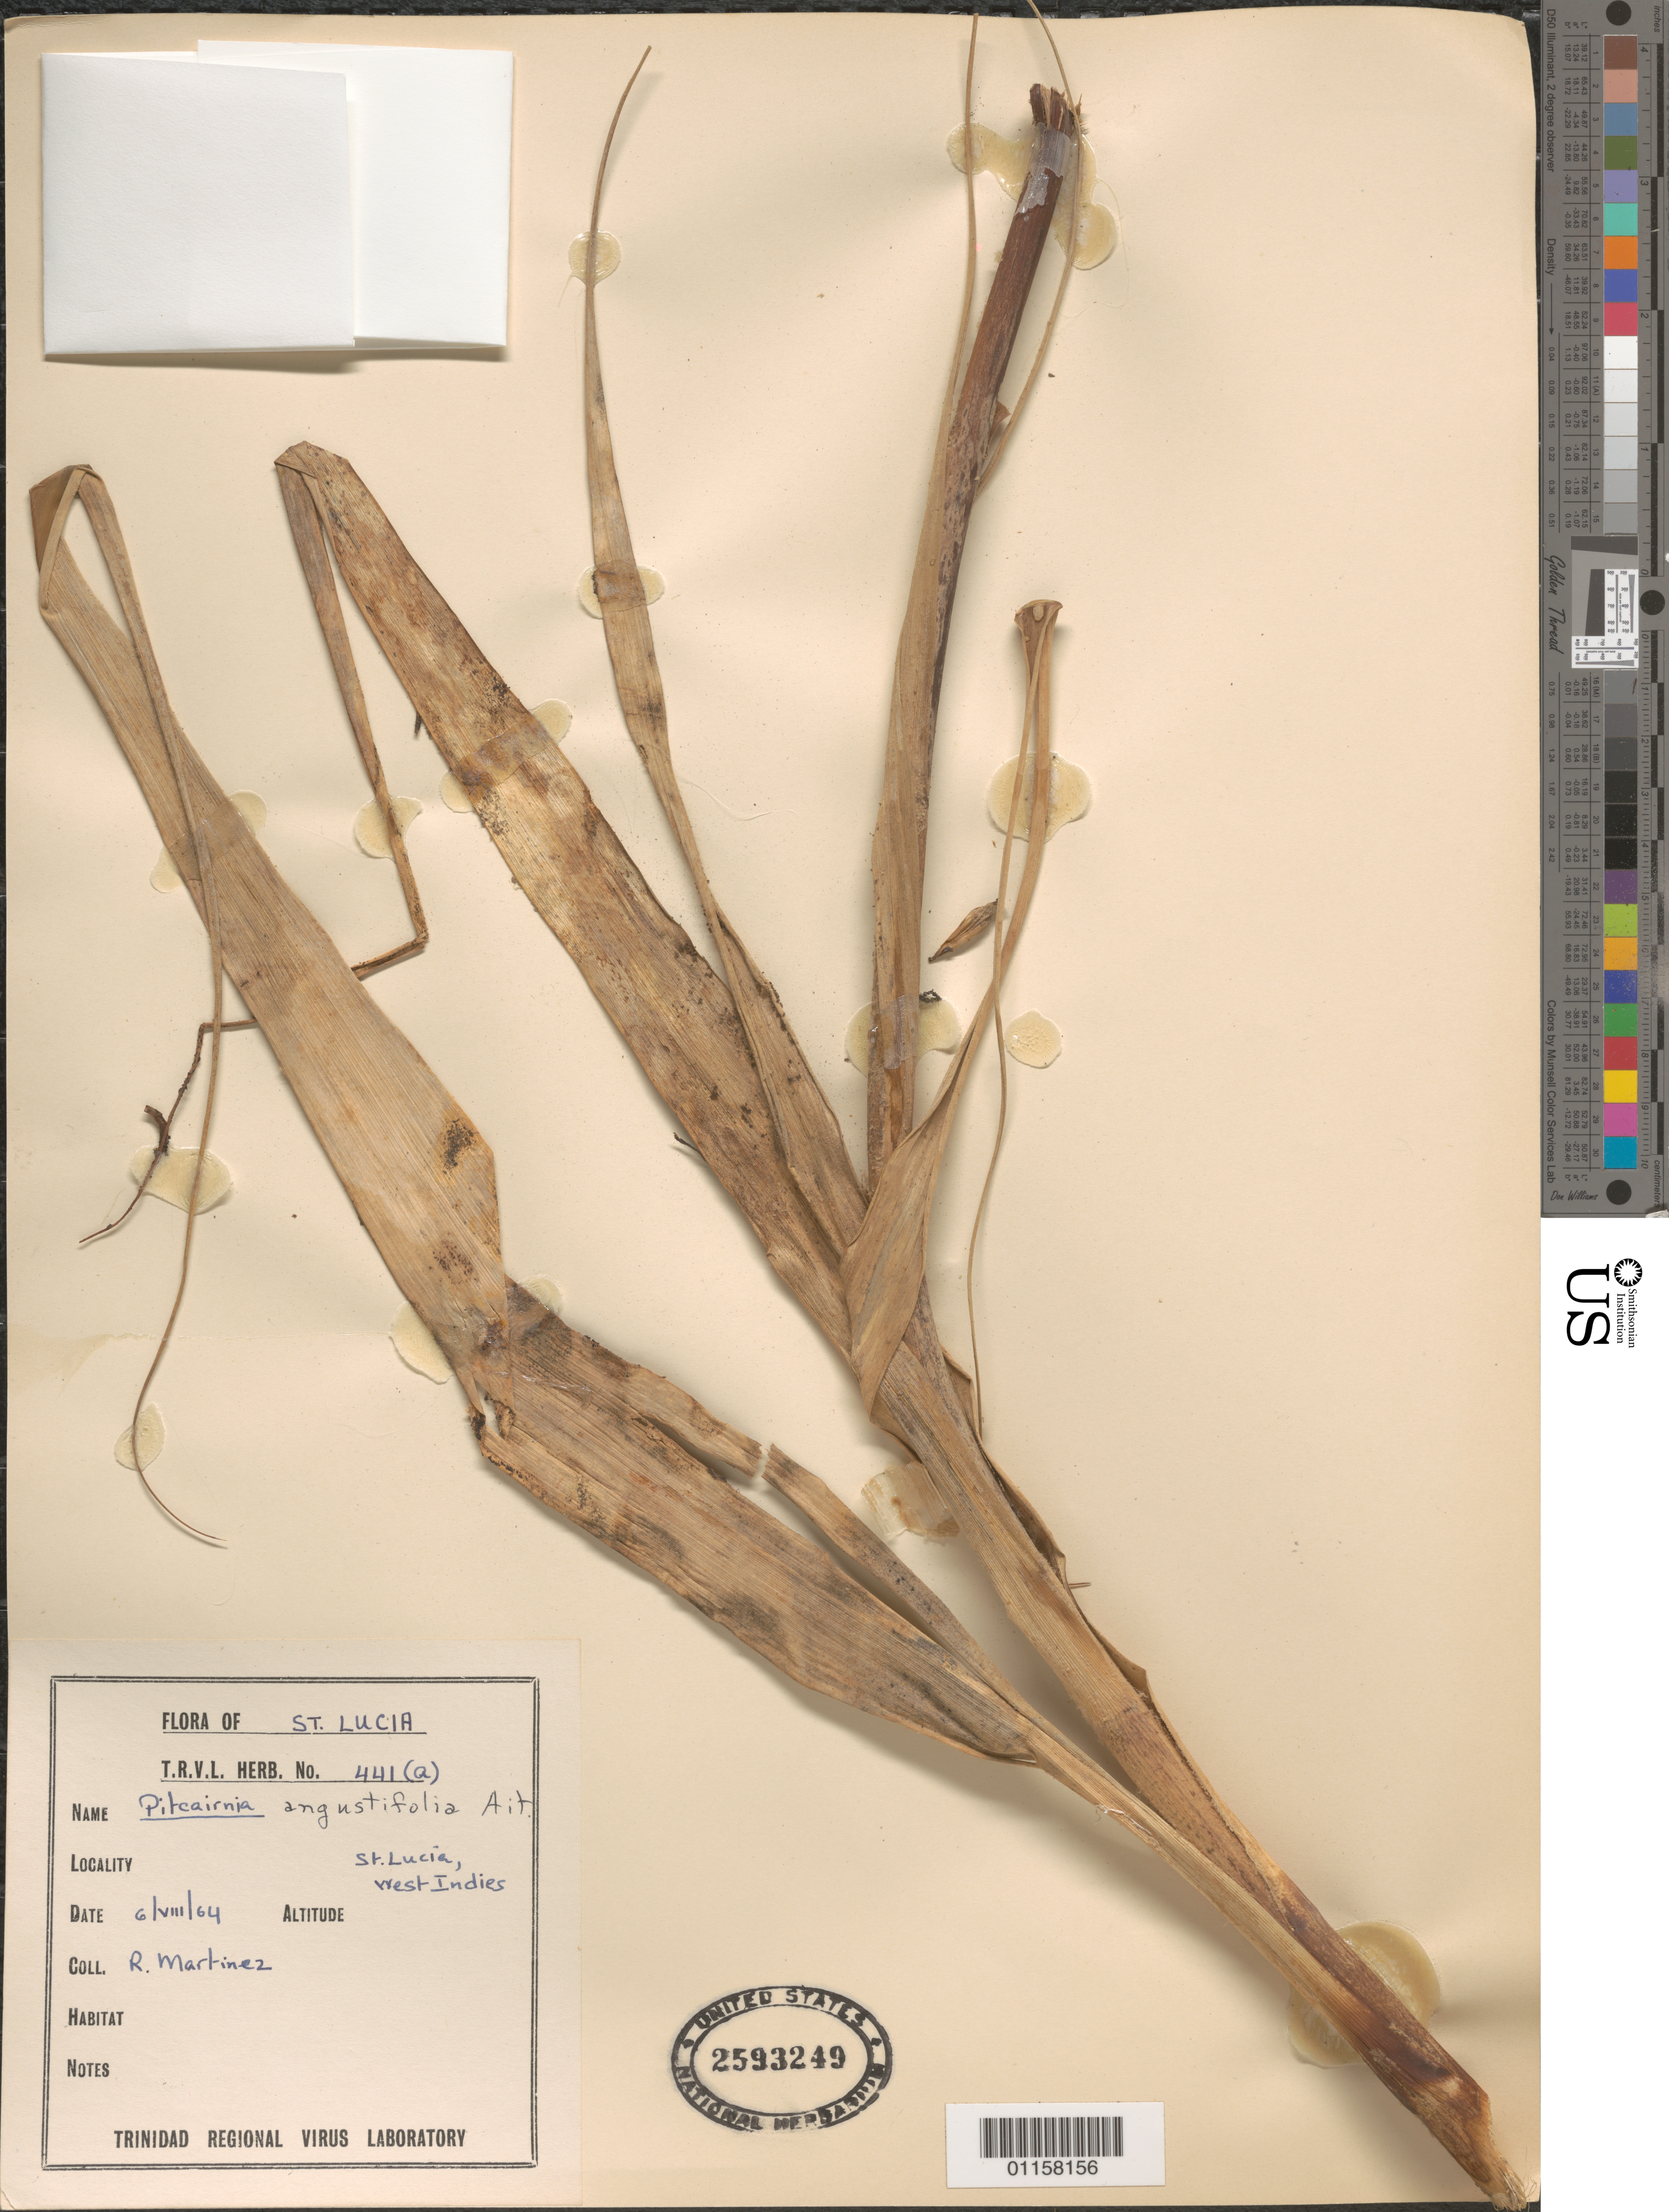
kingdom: Plantae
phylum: Tracheophyta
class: Liliopsida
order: Poales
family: Bromeliaceae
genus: Pitcairnia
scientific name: Pitcairnia angustifolia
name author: Sol. ex Aiton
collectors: R. Martinez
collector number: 441 (a)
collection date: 1964-08-06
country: St. Lucia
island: St. Lucia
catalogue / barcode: US 2593249